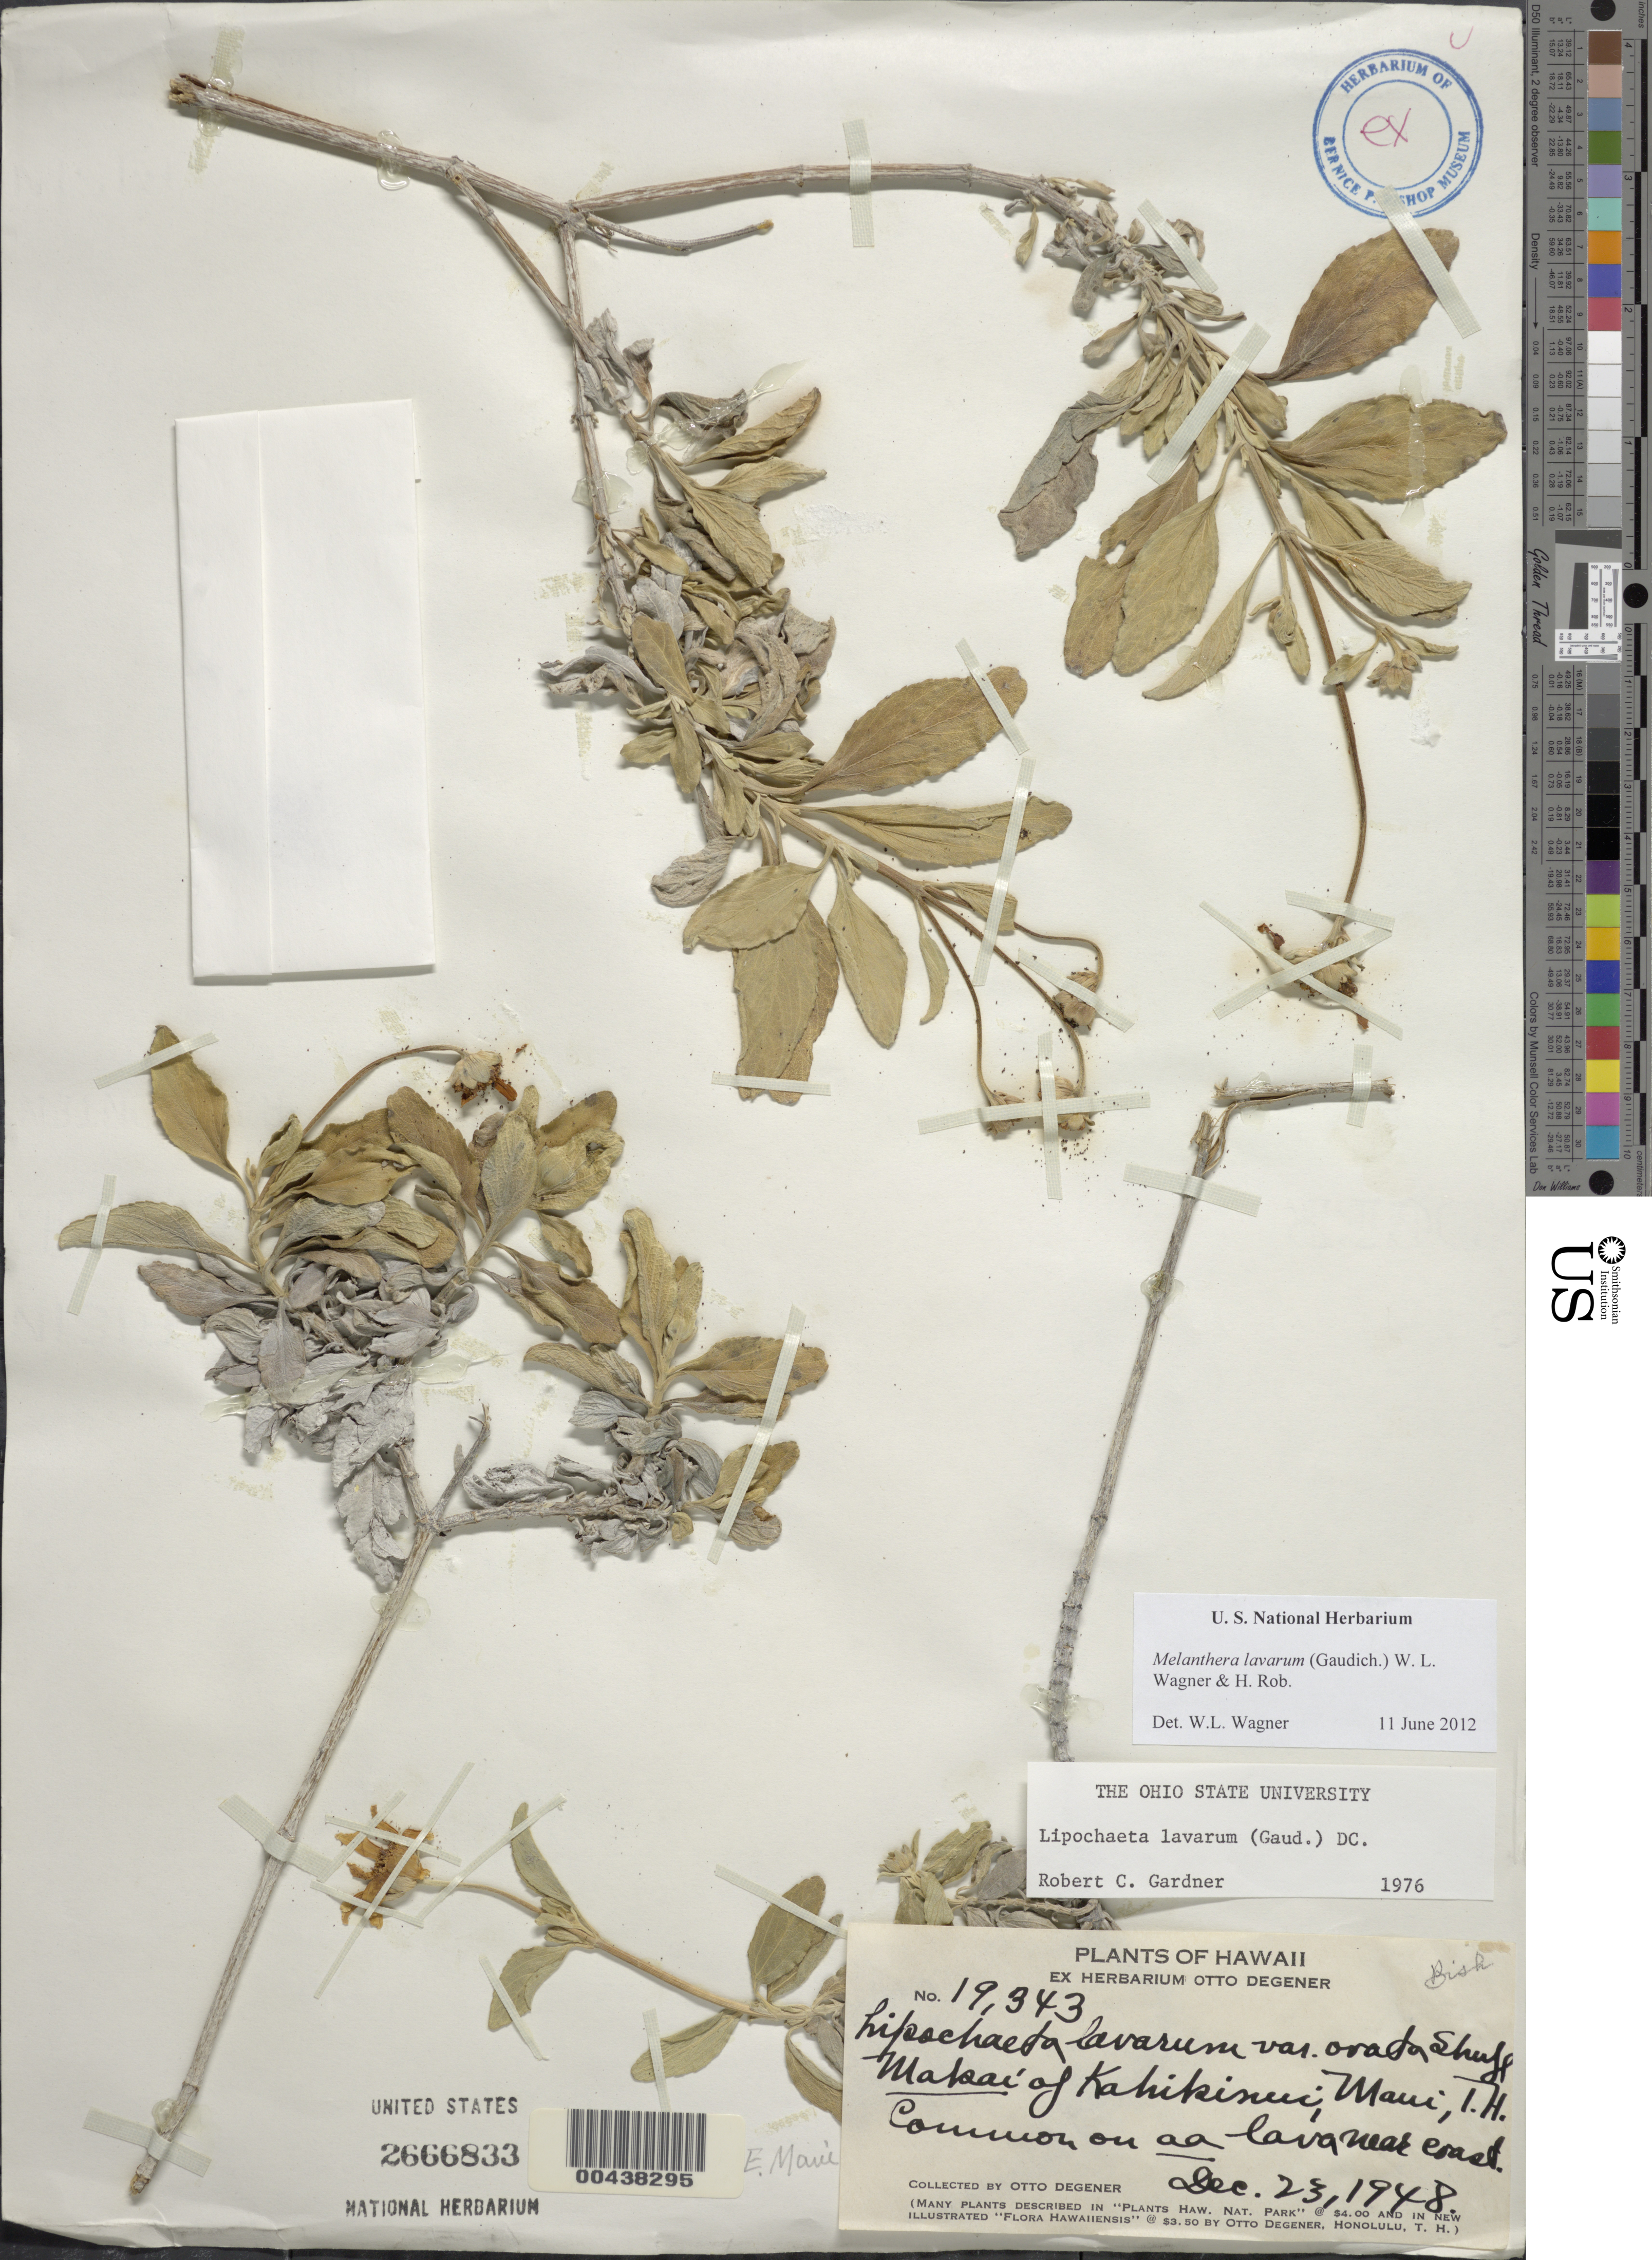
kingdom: Plantae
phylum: Tracheophyta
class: Magnoliopsida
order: Asterales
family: Asteraceae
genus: Wollastonia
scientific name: Wollastonia lavarum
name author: (Gaudich.) Orchard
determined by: Wagner, W. L., (BOT), Smithsonian Institution - National Museum of Natural History (UNITED STATES)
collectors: O. Degener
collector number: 19343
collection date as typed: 23 Dec 1948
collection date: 1948-12-23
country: United States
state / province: Hawaii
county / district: Maui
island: Maui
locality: Makai of Kahikinui, aa lava near coast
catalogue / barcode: US 2666833